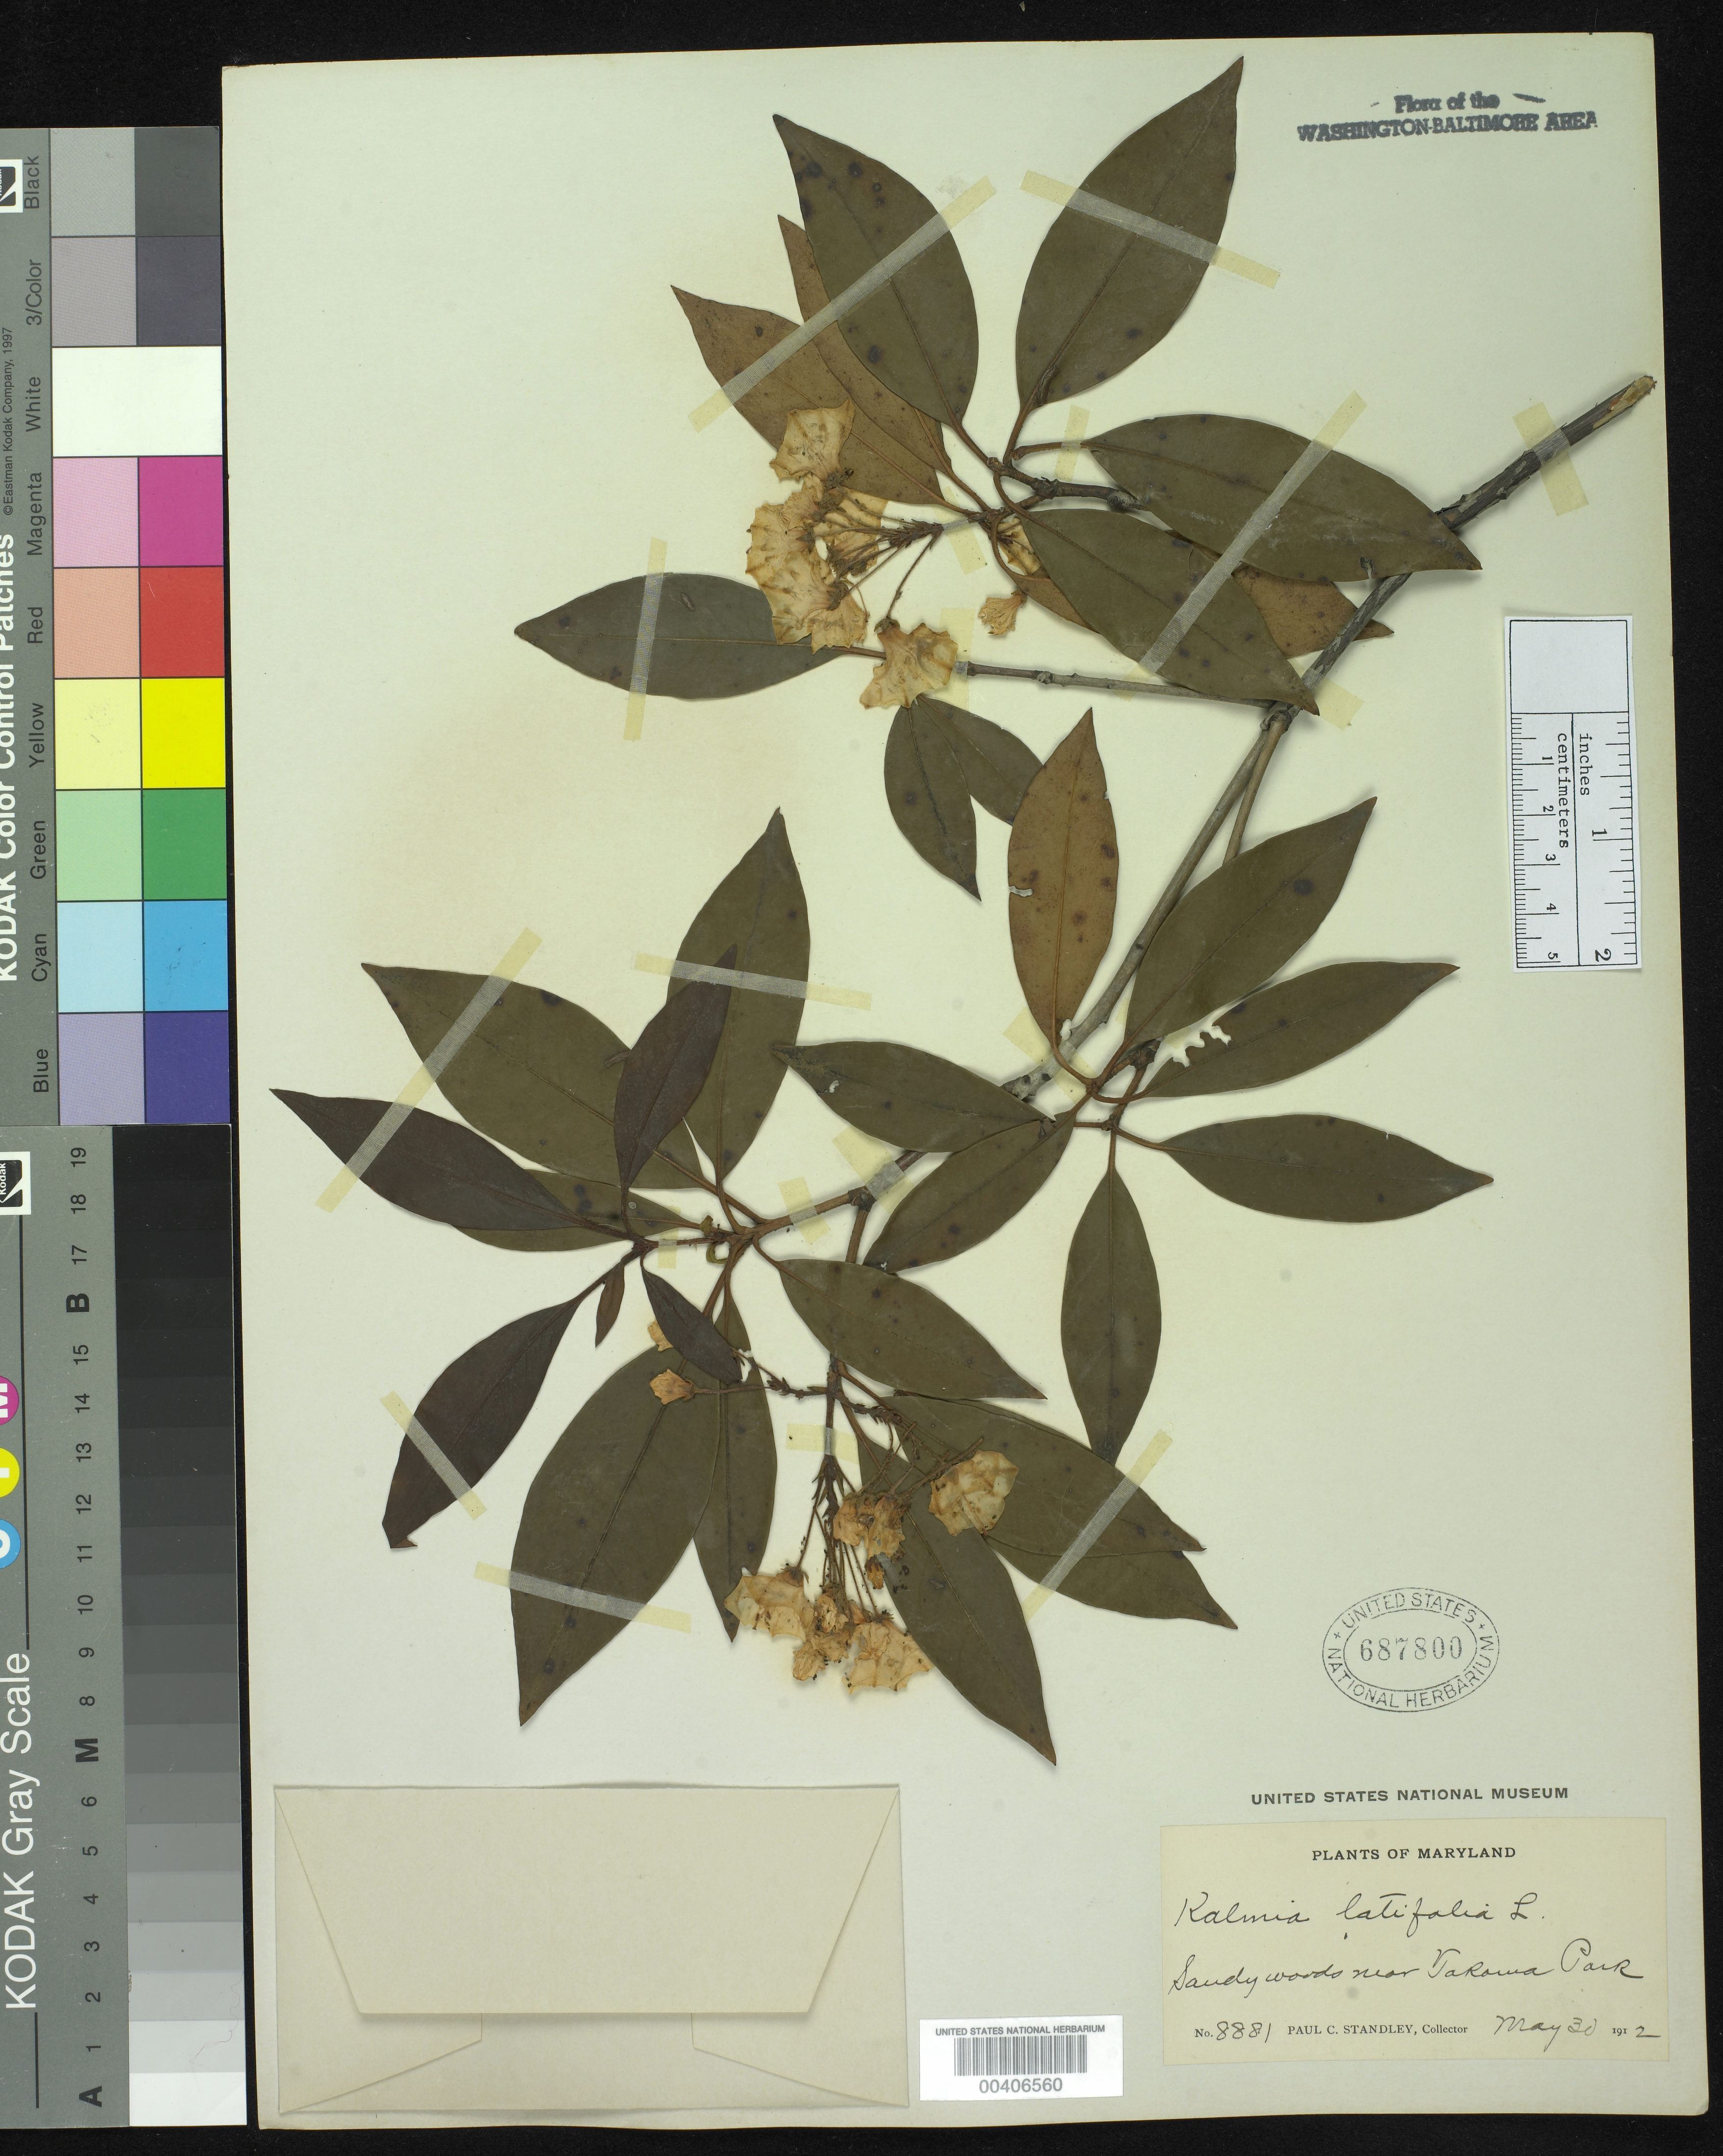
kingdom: Plantae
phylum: Tracheophyta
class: Magnoliopsida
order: Ericales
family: Ericaceae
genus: Kalmia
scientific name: Kalmia latifolia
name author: L.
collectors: P. C. Standley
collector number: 8881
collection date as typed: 30 May 1912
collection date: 1912-05-30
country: United States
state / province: Maryland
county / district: Montgomery / Prince George's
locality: Takoma Park vicinity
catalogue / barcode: US 687800